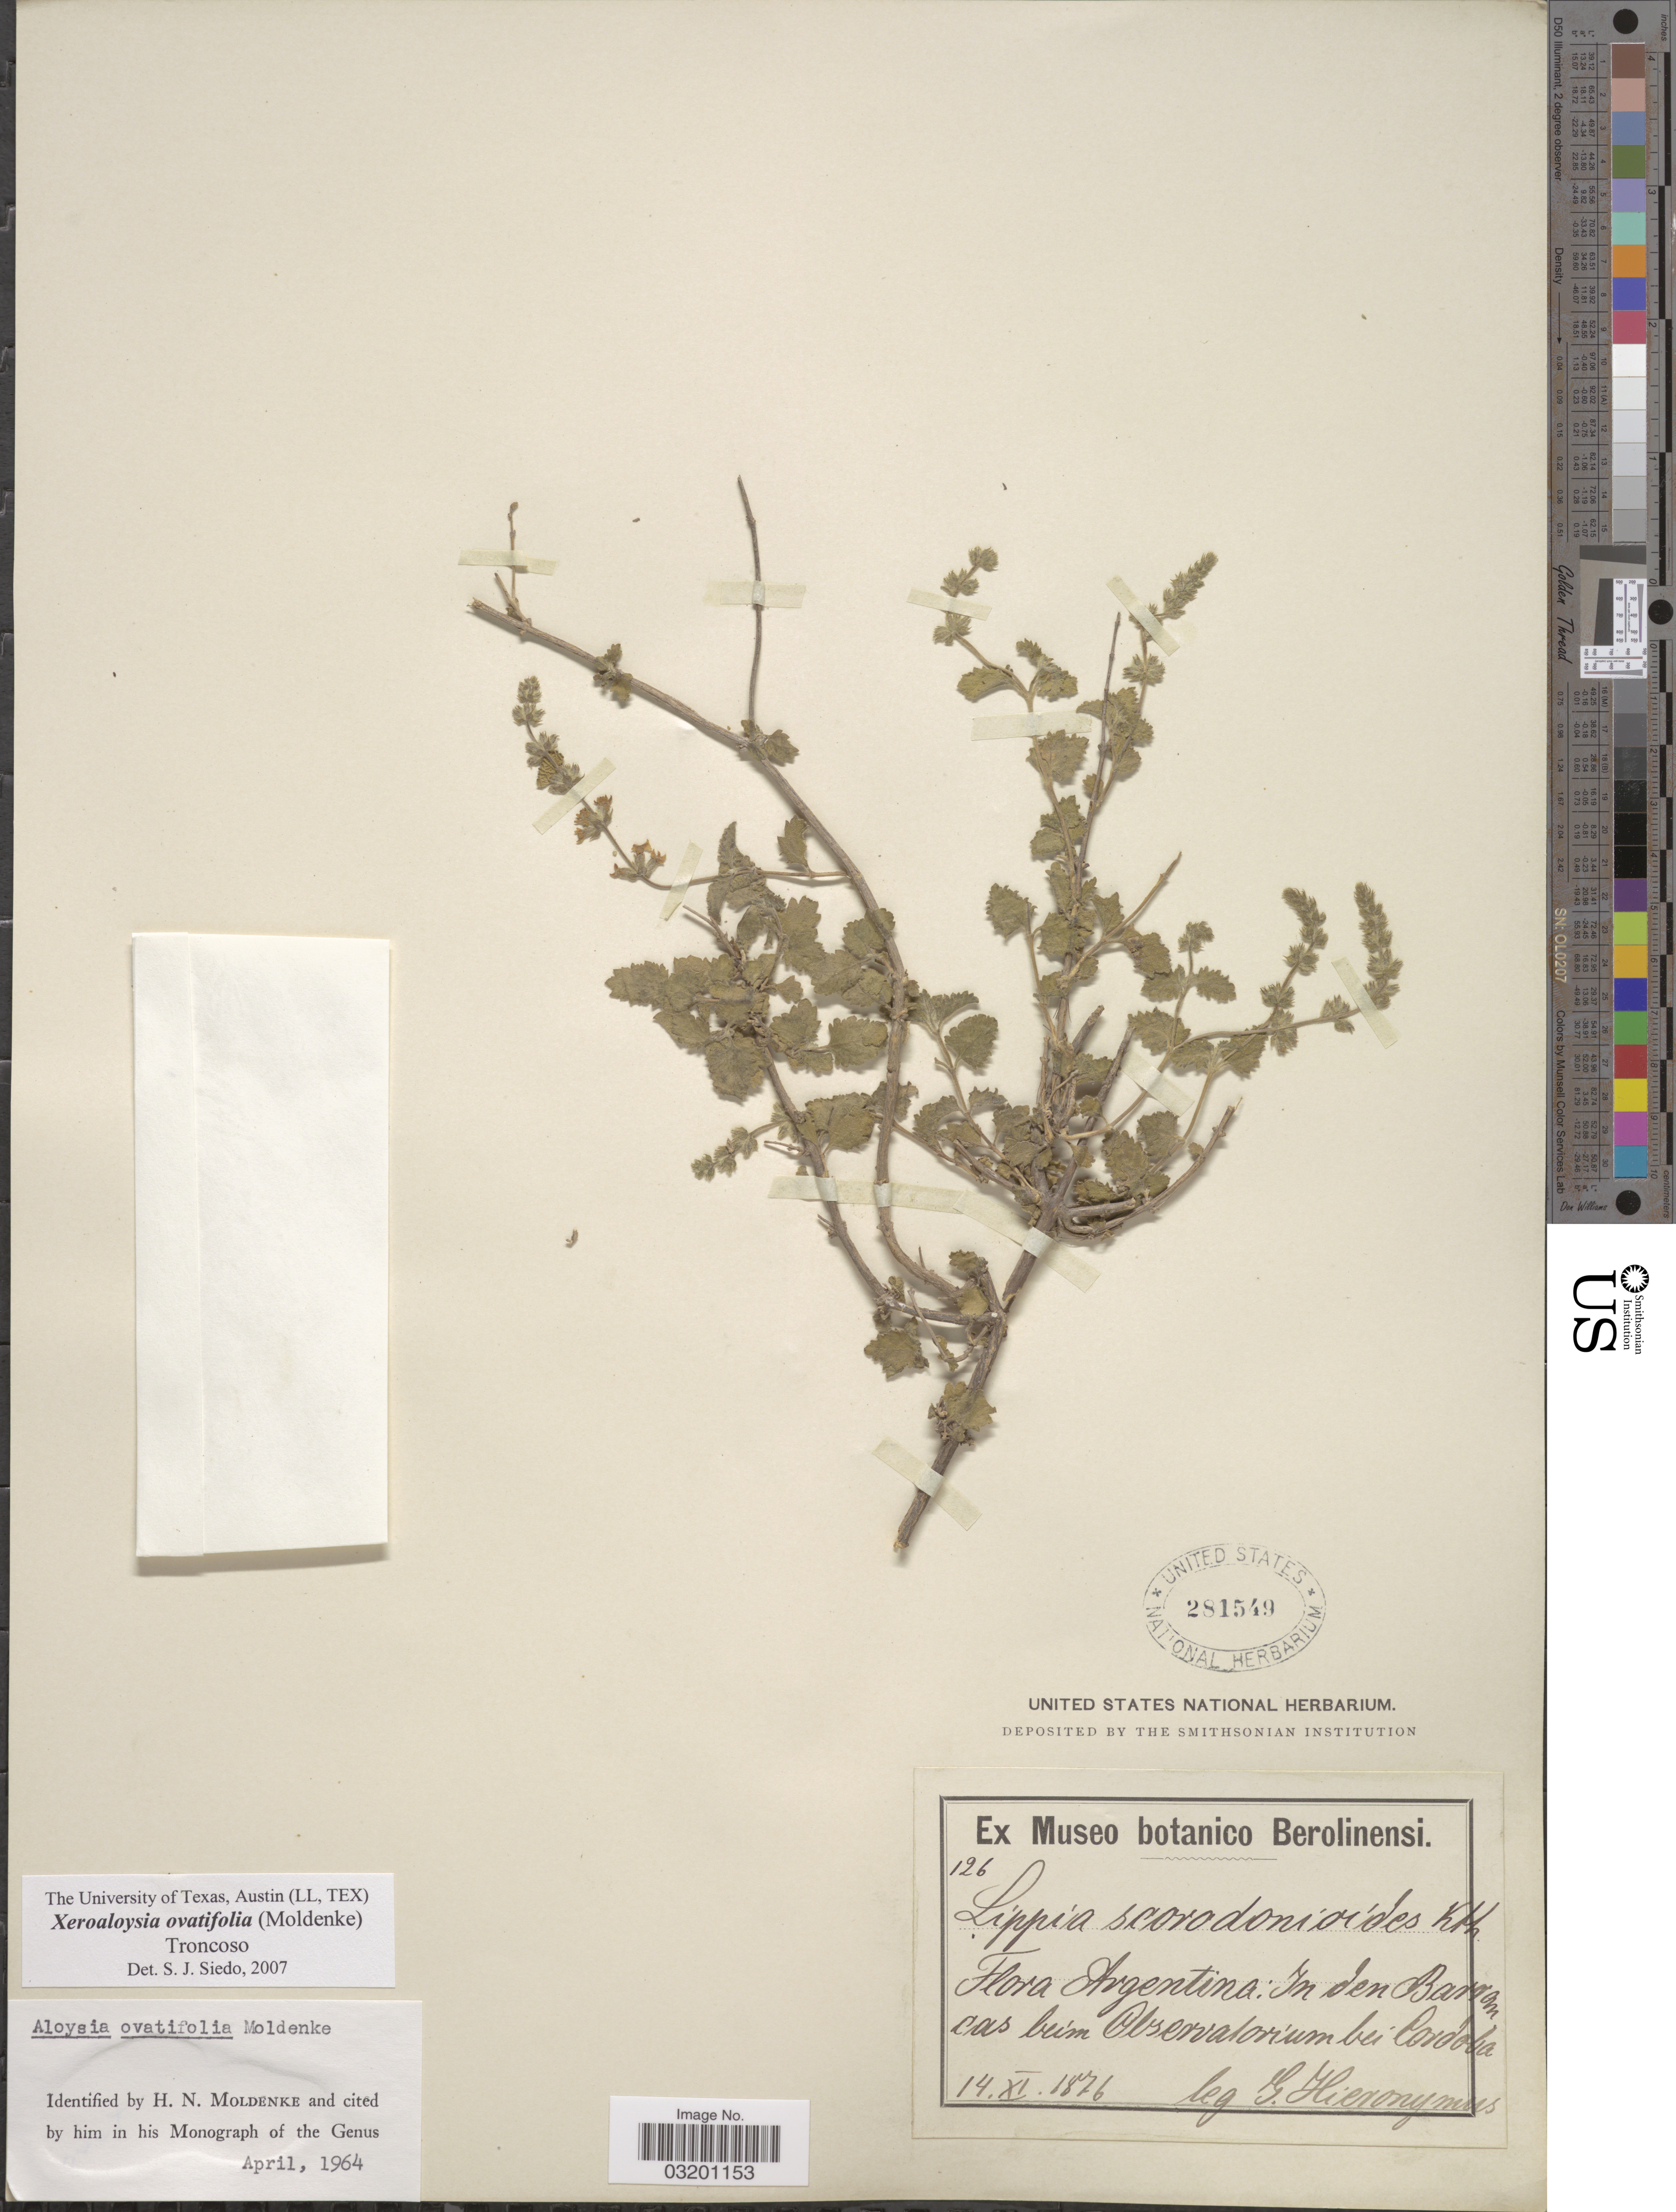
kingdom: Plantae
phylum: Tracheophyta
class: Magnoliopsida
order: Lamiales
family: Verbenaceae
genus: Xeroaloysia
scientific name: Xeroaloysia ovatifolia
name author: (Moldenke) Tronc.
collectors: G. H. Hieronymus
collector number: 126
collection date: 1876-11-14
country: Argentina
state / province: Cordoba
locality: In den Barrancas beim Observatorium bei Codoba.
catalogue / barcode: US 281549